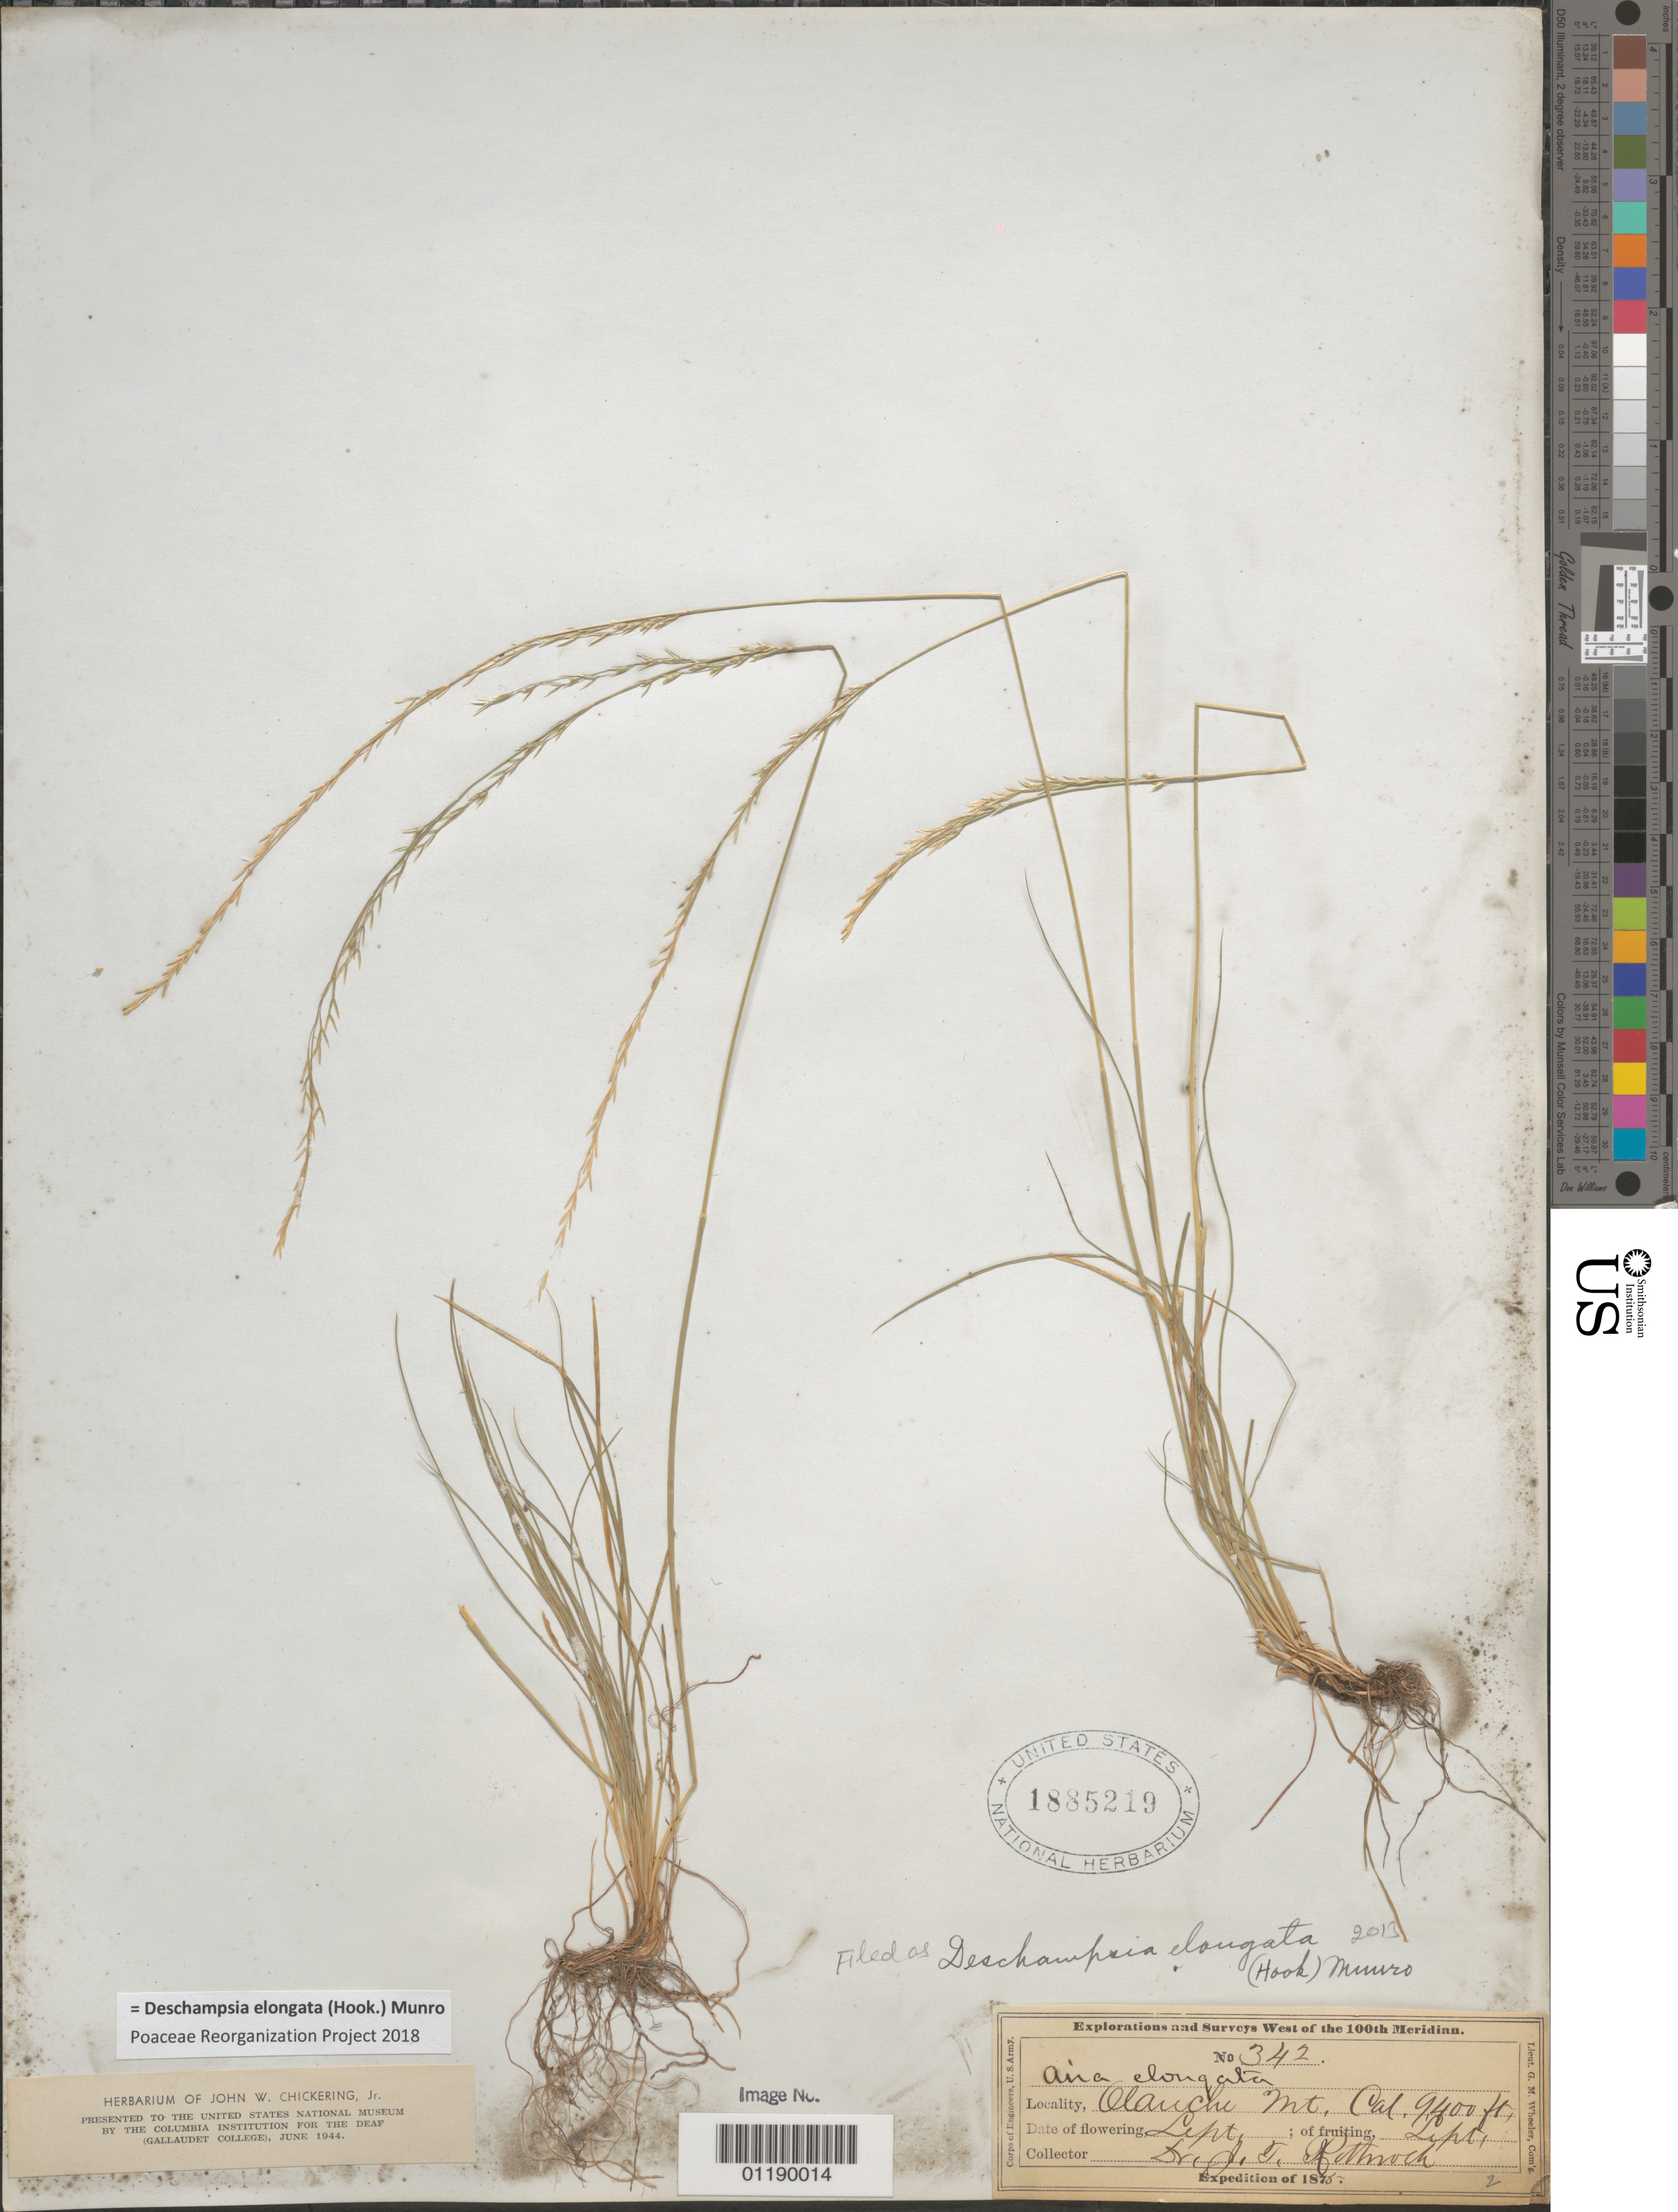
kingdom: Plantae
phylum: Tracheophyta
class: Liliopsida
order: Poales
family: Poaceae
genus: Deschampsia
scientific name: Deschampsia elongata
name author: (Hook.) Munro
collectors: J. T. Rothrock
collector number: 342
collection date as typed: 1875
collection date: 1875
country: United States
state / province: California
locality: Mt. Olanche.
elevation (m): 2865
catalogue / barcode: US 1885219